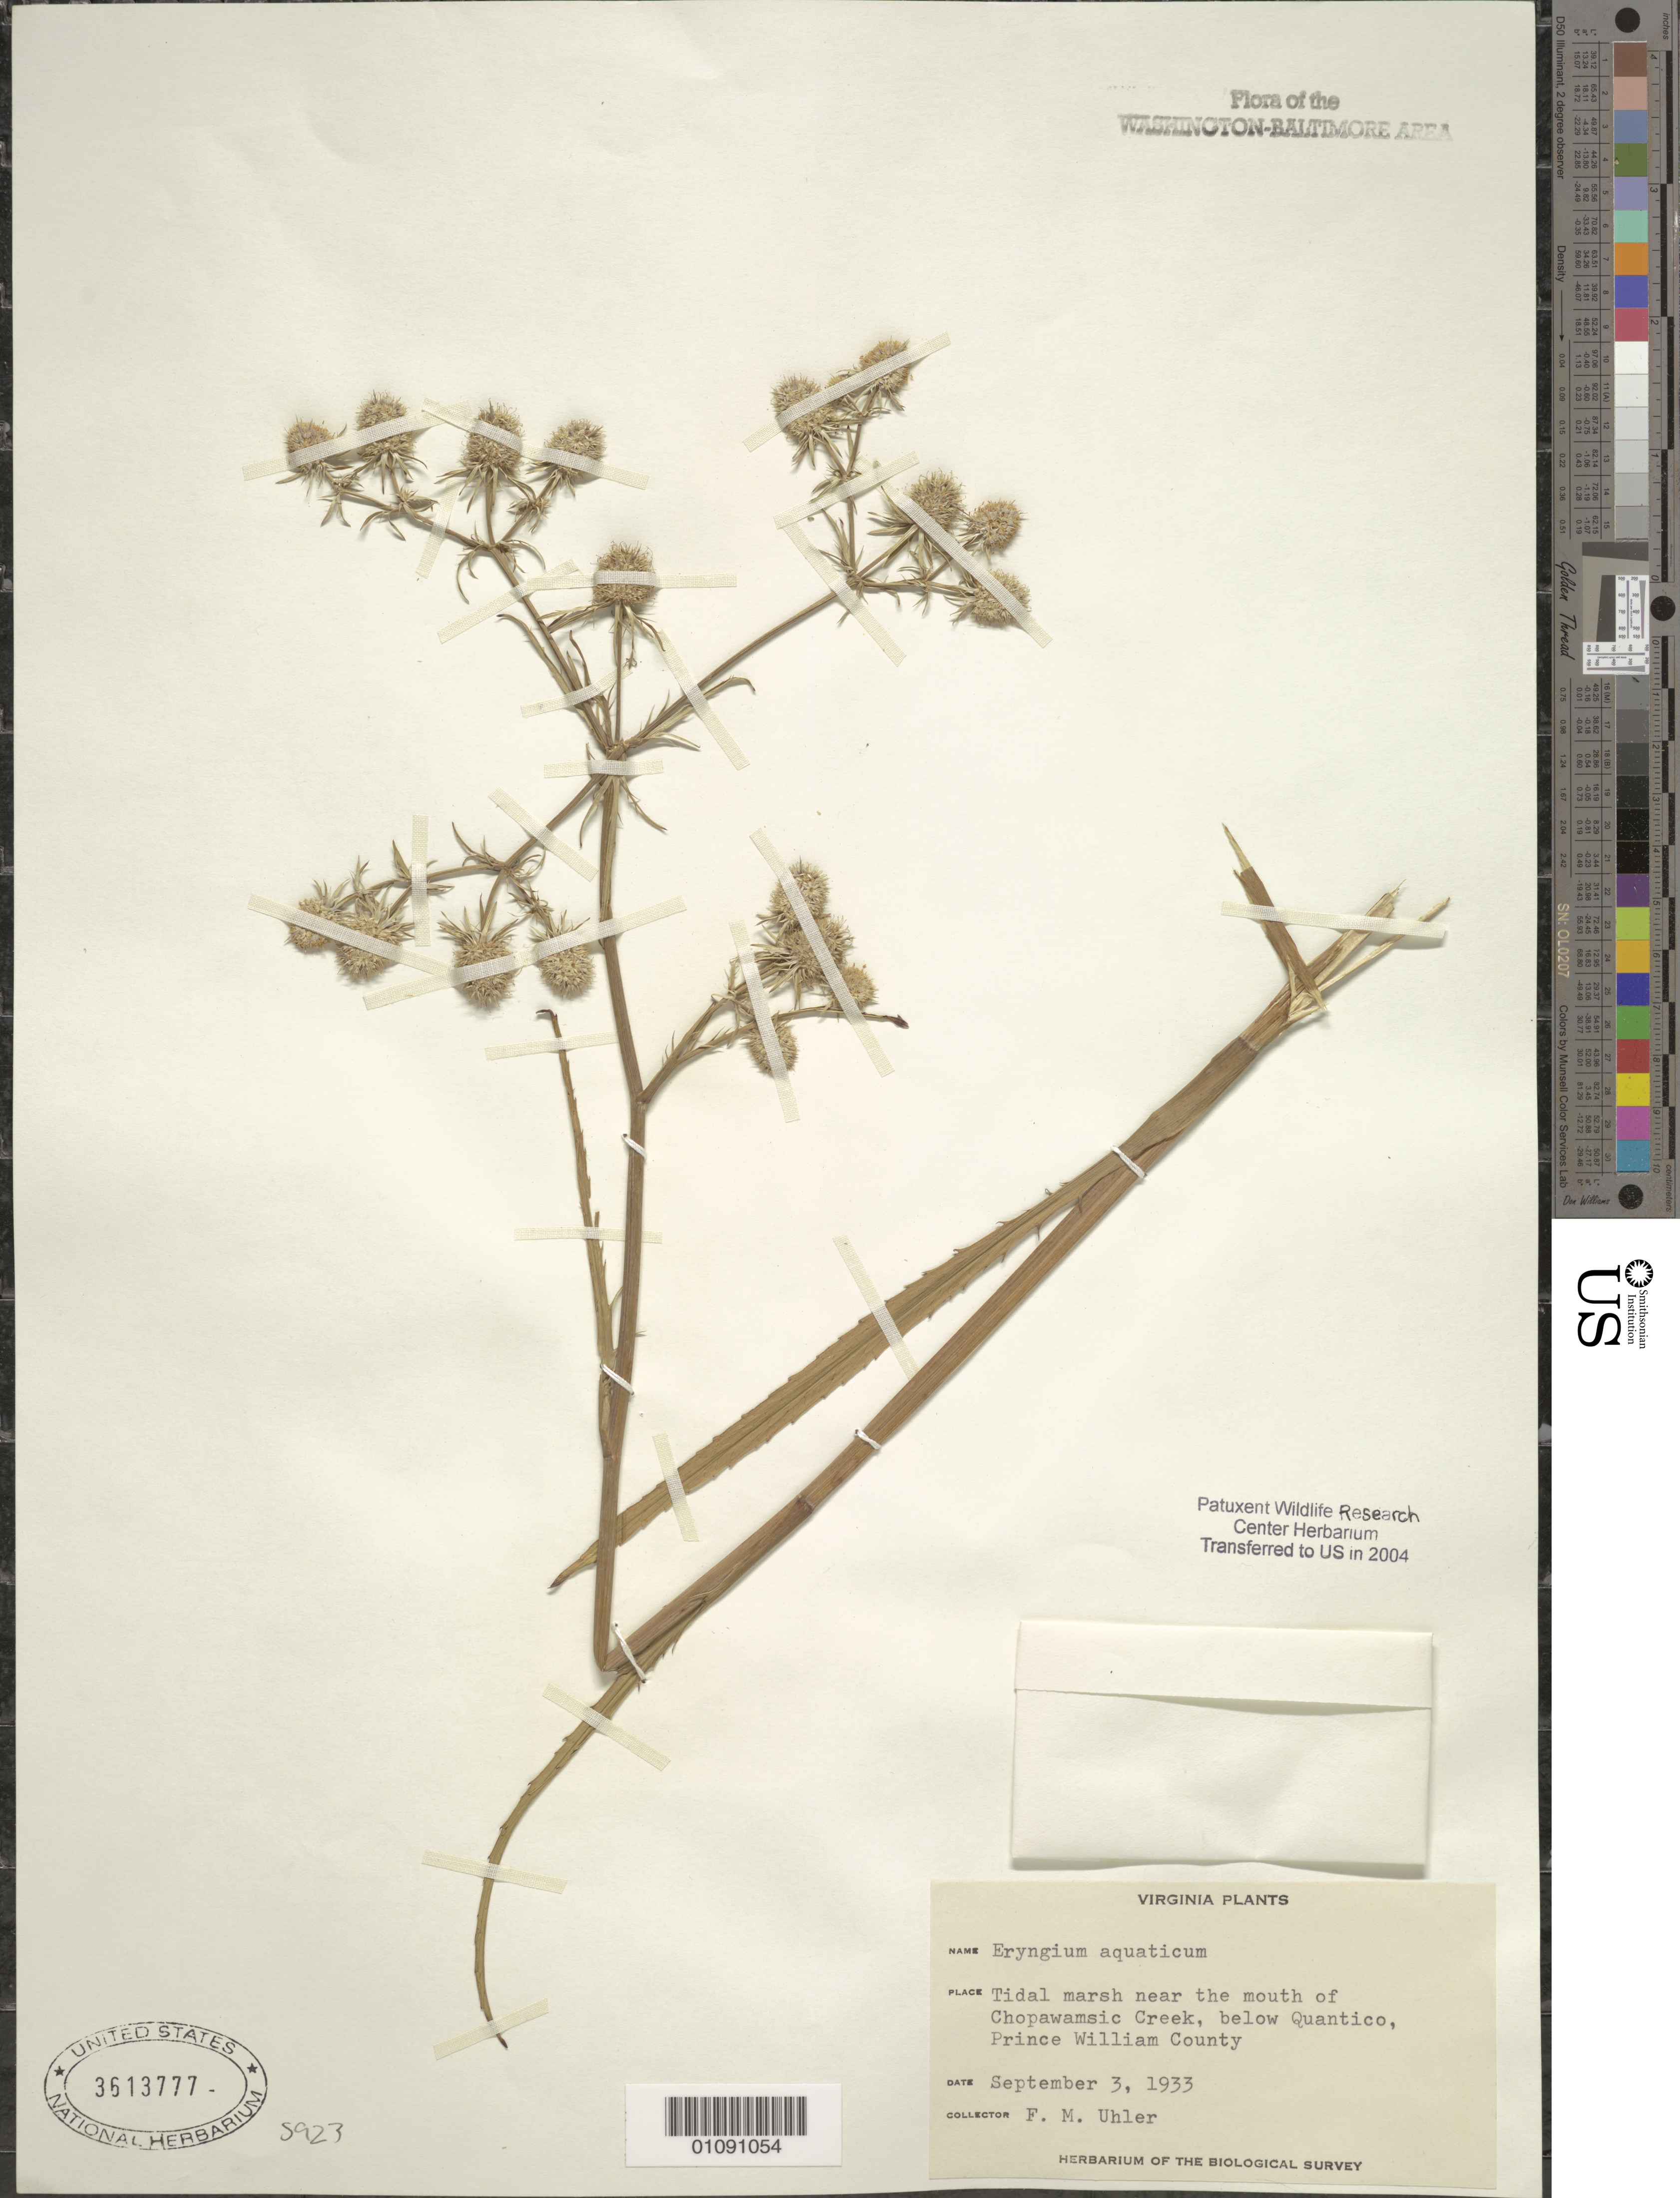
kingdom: Plantae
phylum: Tracheophyta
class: Magnoliopsida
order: Apiales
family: Apiaceae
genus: Eryngium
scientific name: Eryngium aquaticum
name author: L.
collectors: F. M. Uhler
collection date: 1933-09-03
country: United States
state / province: Virginia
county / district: Prince William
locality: Near the mouth of Chopawamsic Creek, below Quantico.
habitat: Tidal marsh.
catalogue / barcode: US 3613777